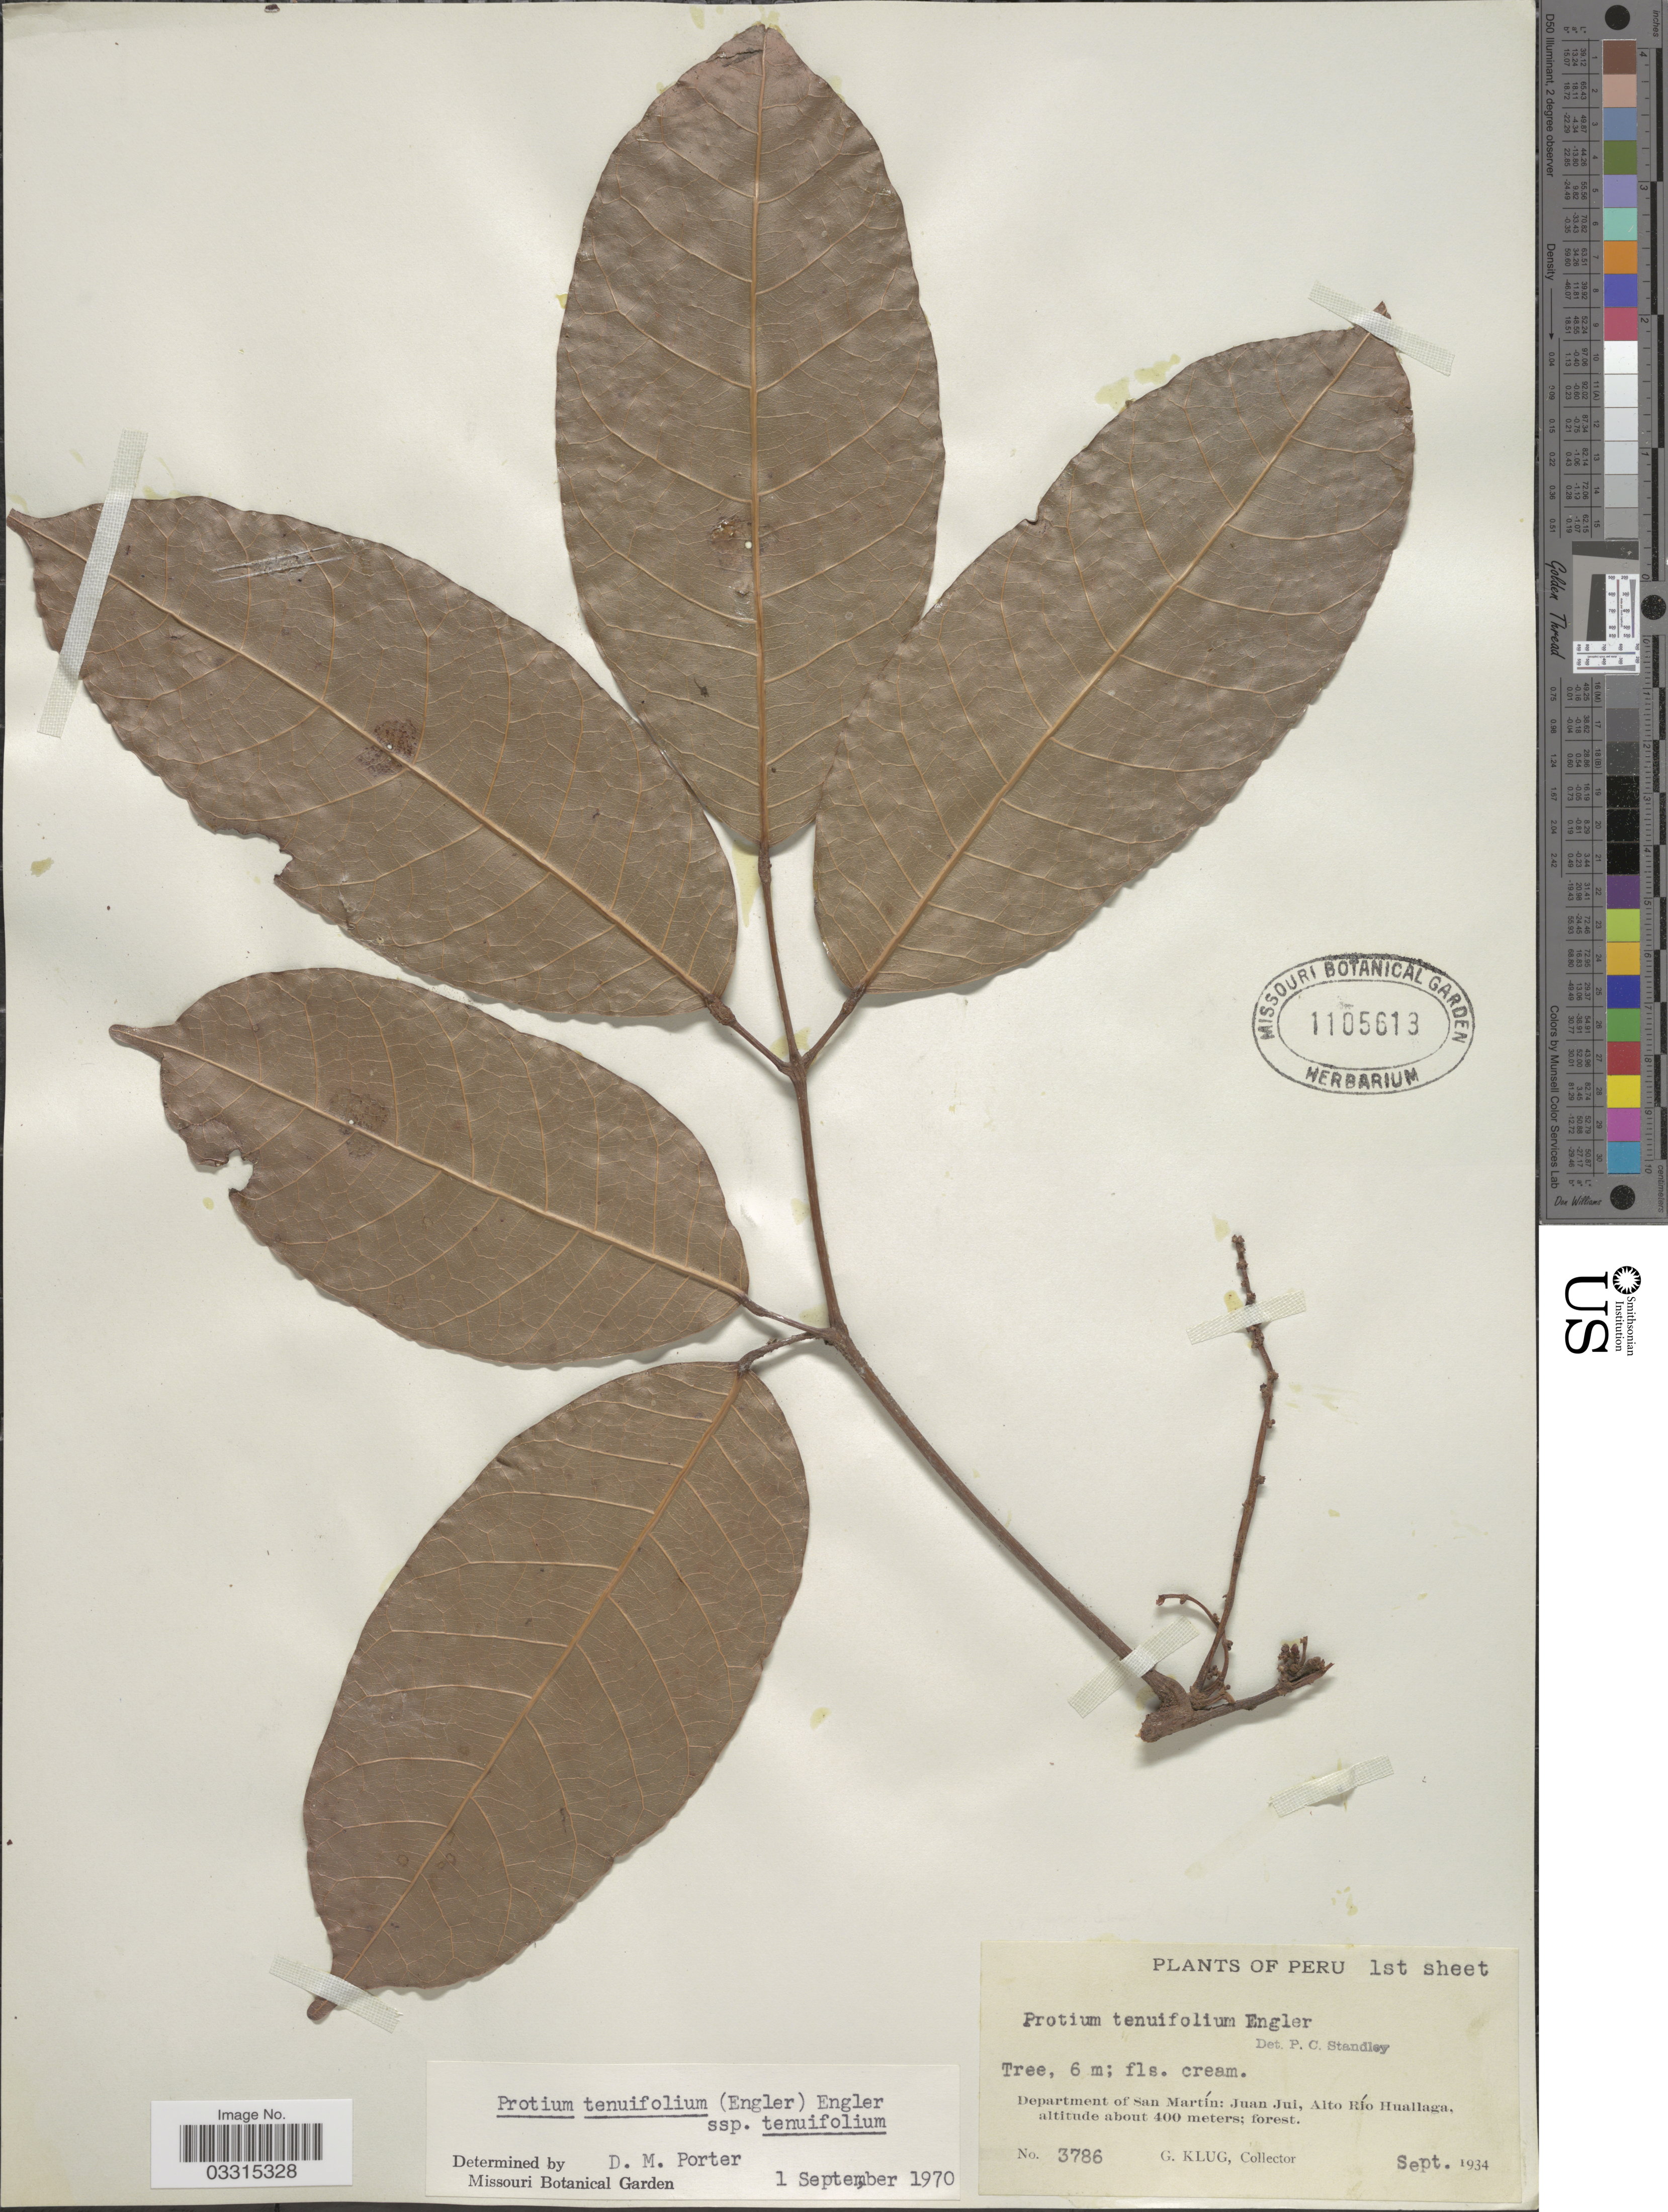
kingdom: Plantae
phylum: Tracheophyta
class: Magnoliopsida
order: Sapindales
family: Burseraceae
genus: Protium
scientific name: Protium tenuifolium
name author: (Engl.) Engl.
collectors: G. Klug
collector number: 3786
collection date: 1934-09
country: Peru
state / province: San Martín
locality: Department of San Martín: Juan Jui, Alto Río Huallaga.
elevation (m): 400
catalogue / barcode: US 1105613